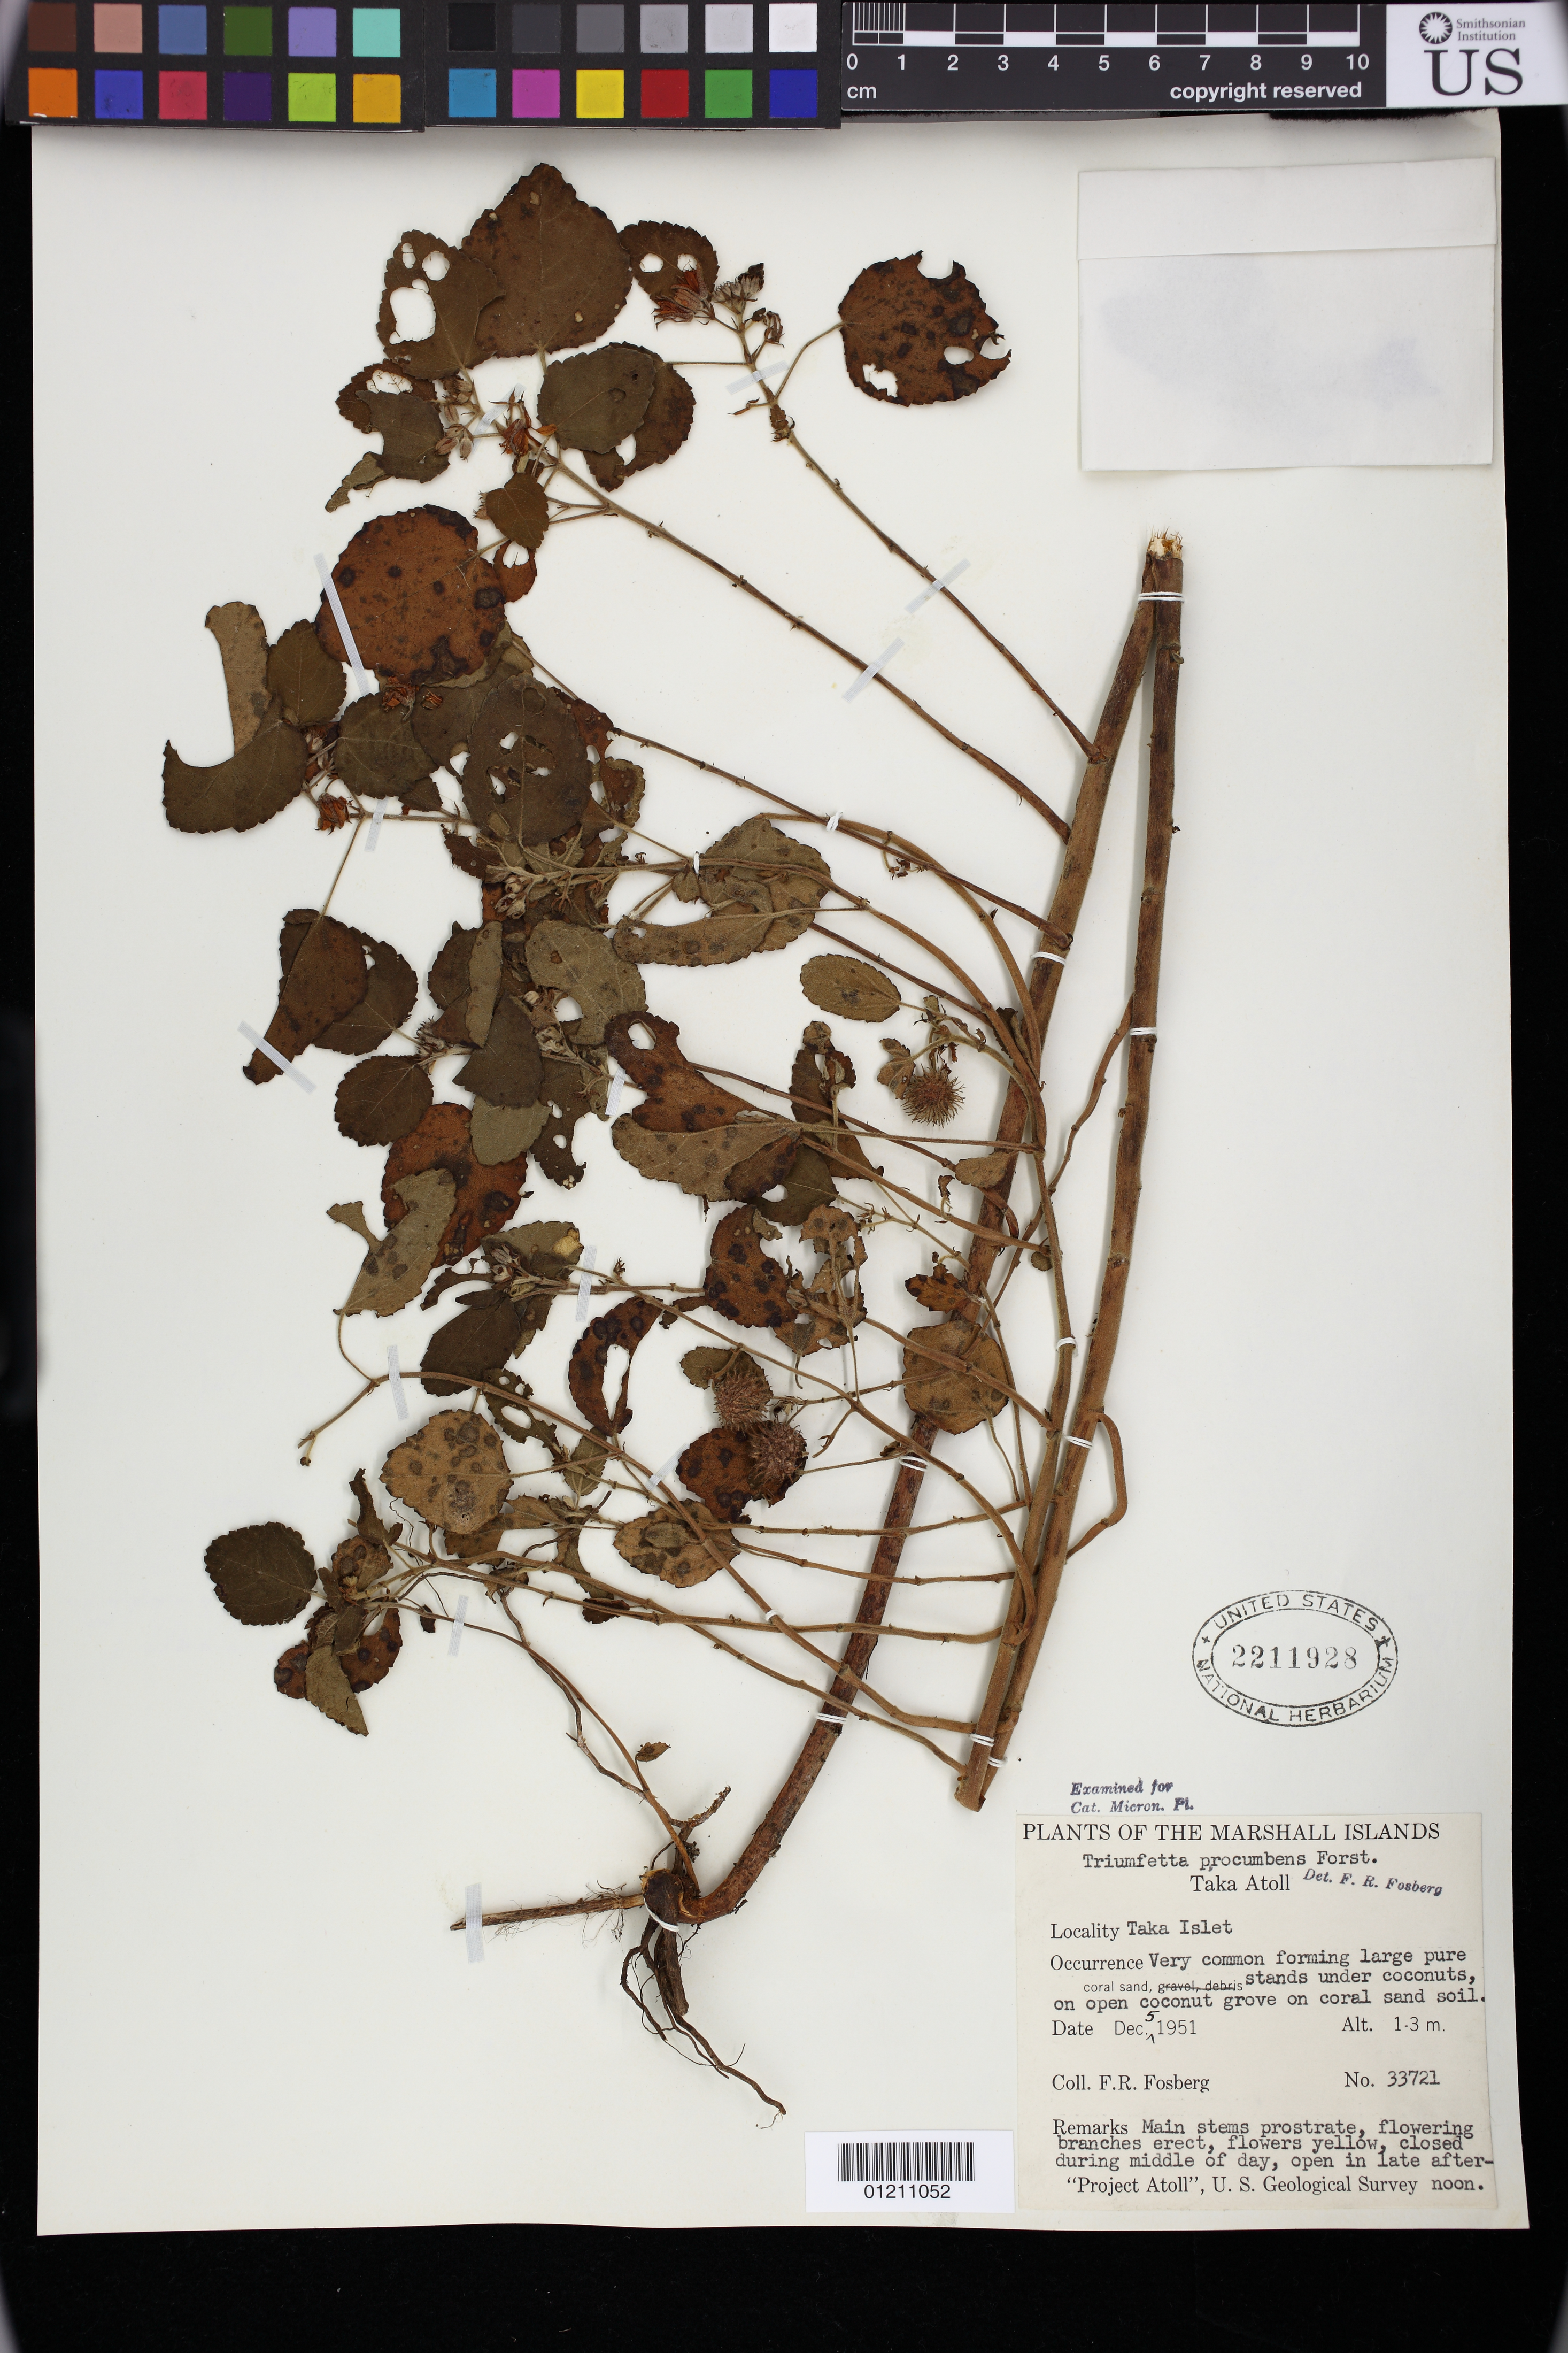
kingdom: Plantae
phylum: Tracheophyta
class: Magnoliopsida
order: Malvales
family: Malvaceae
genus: Triumfetta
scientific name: Triumfetta procumbens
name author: G. Forst.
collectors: F. R. Fosberg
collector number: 33721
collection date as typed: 12 May 1951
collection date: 1951-05-12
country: Marshall Islands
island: Taka Atoll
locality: Marshall Islands: Taka Atoll, Taka Islet.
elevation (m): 1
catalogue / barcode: US 2211928